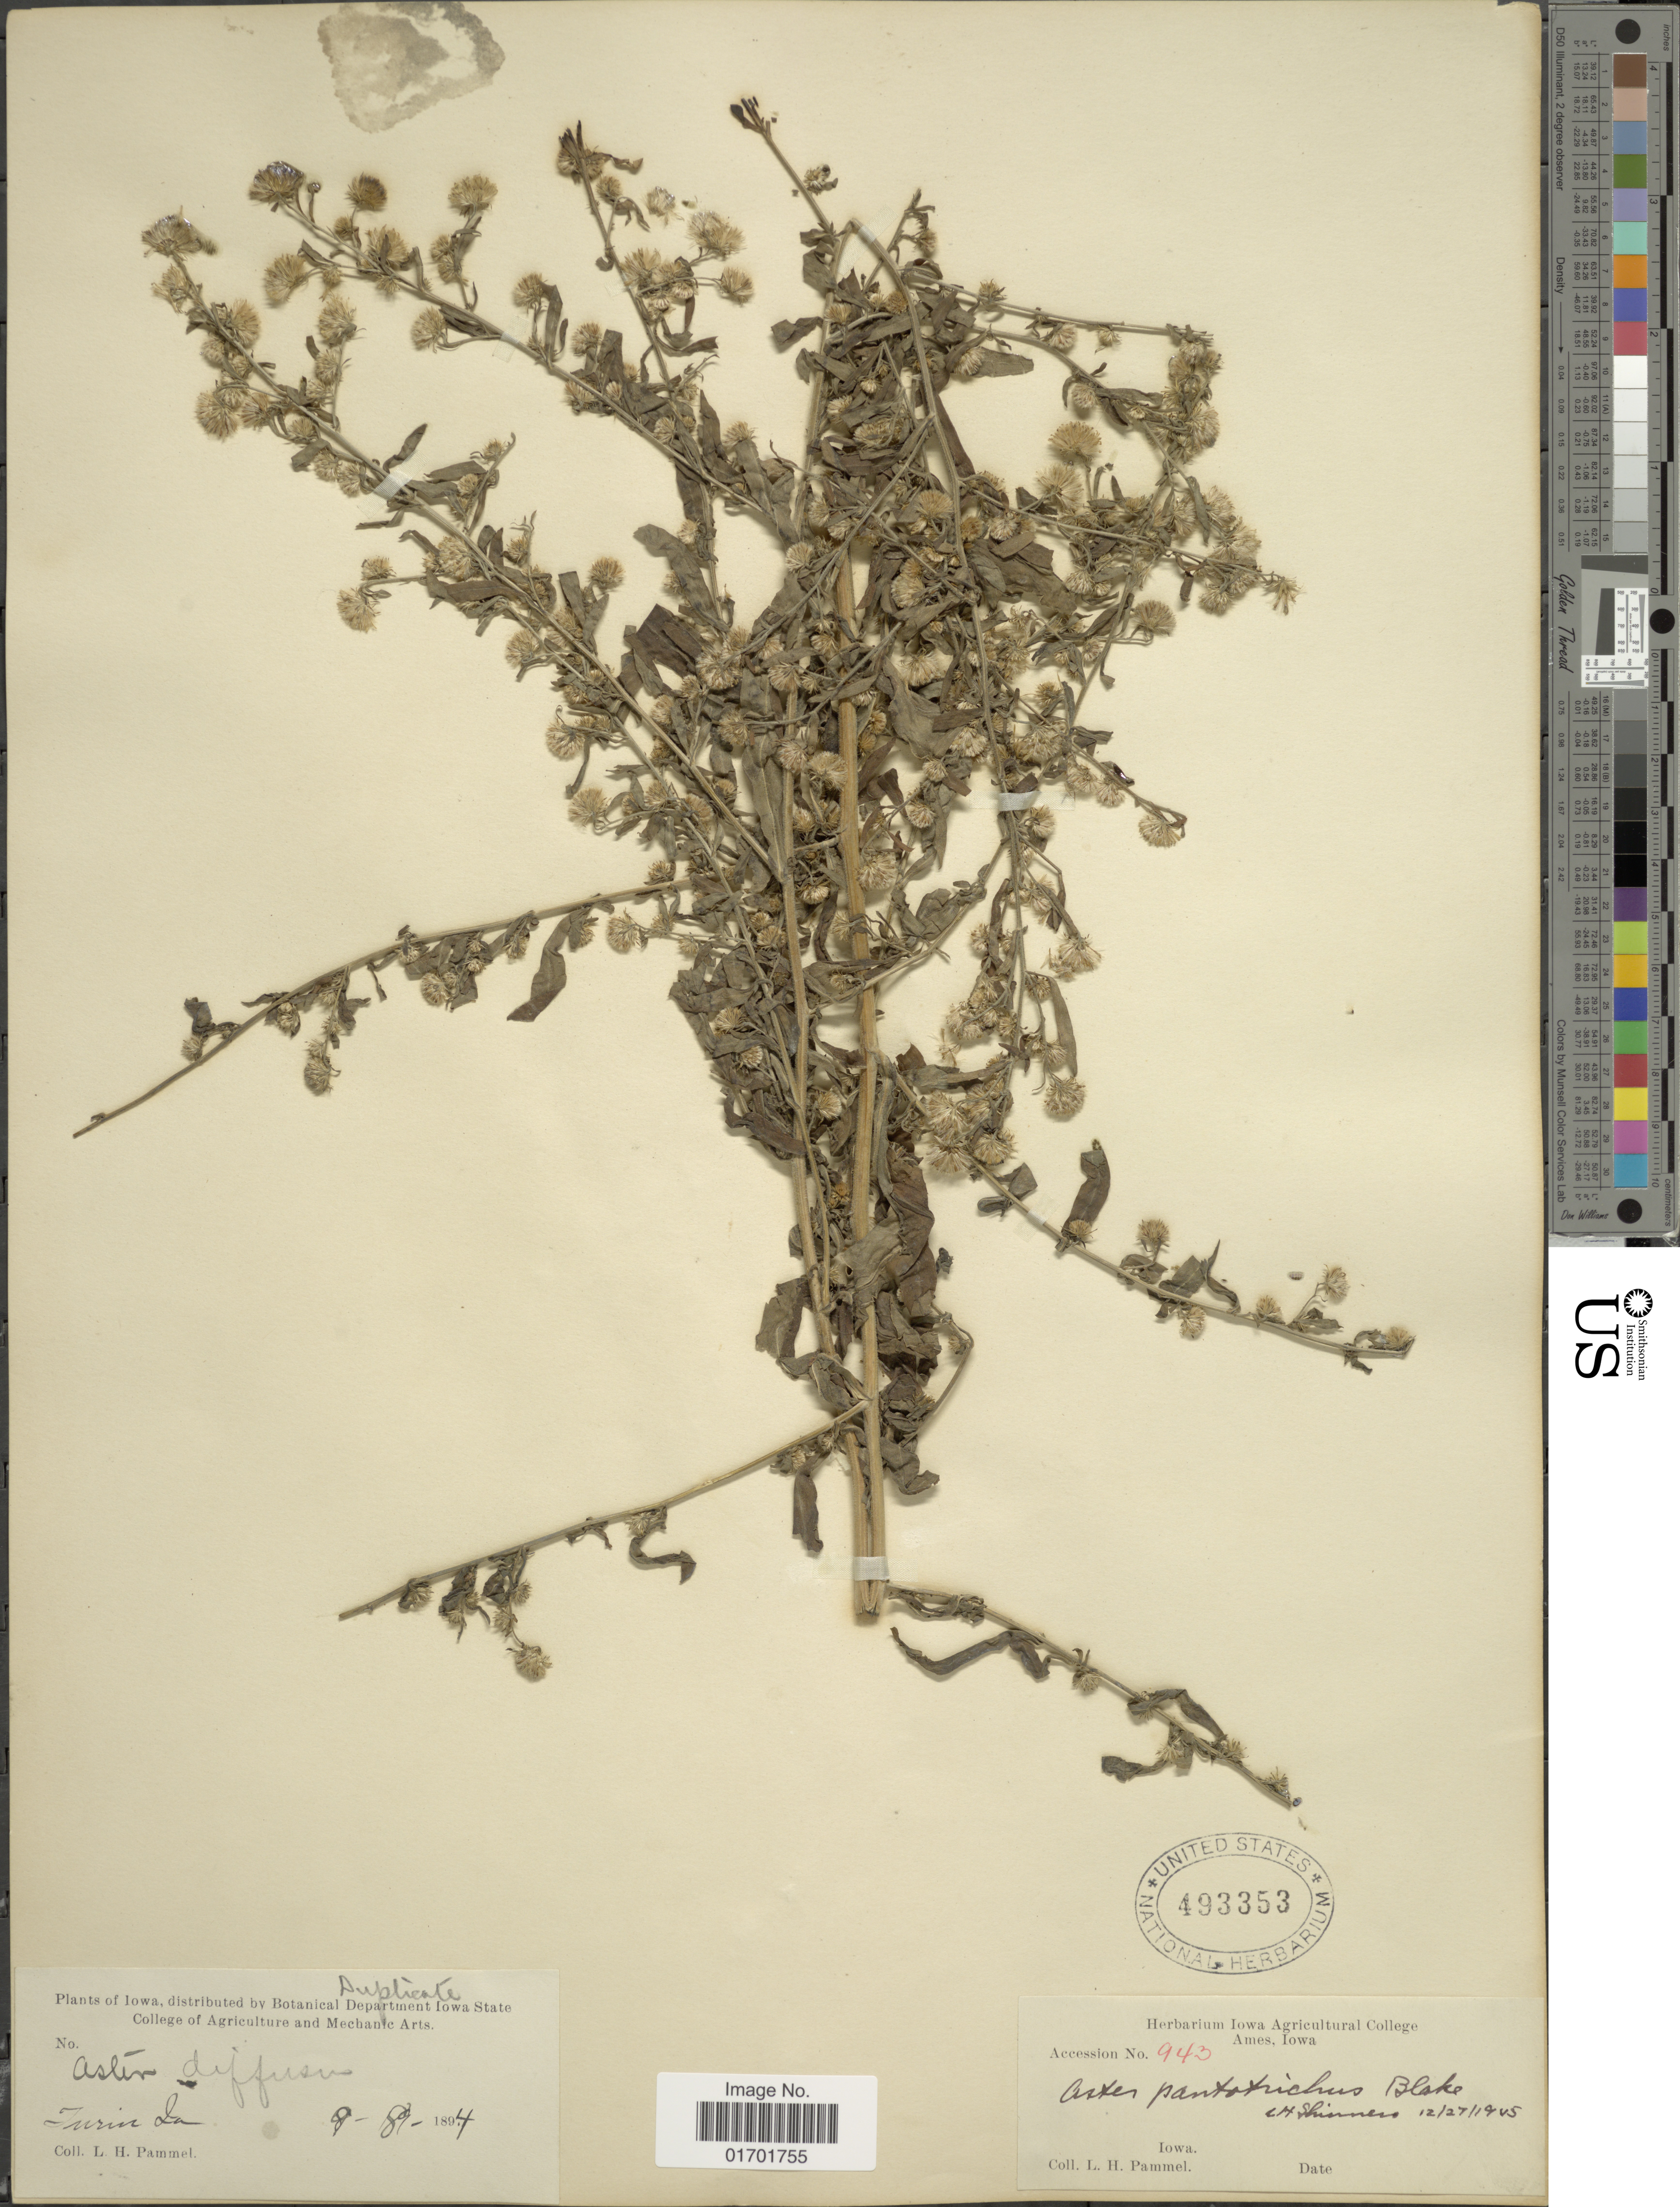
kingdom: Plantae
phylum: Tracheophyta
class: Magnoliopsida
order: Asterales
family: Asteraceae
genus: Symphyotrichum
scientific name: Symphyotrichum ontarionis var. ontarionis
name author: (Wiegand) G.L. Nesom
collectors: L. Pammel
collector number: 943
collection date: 1945-12-27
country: United States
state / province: Iowa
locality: C. H. Shinners.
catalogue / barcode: US 493353